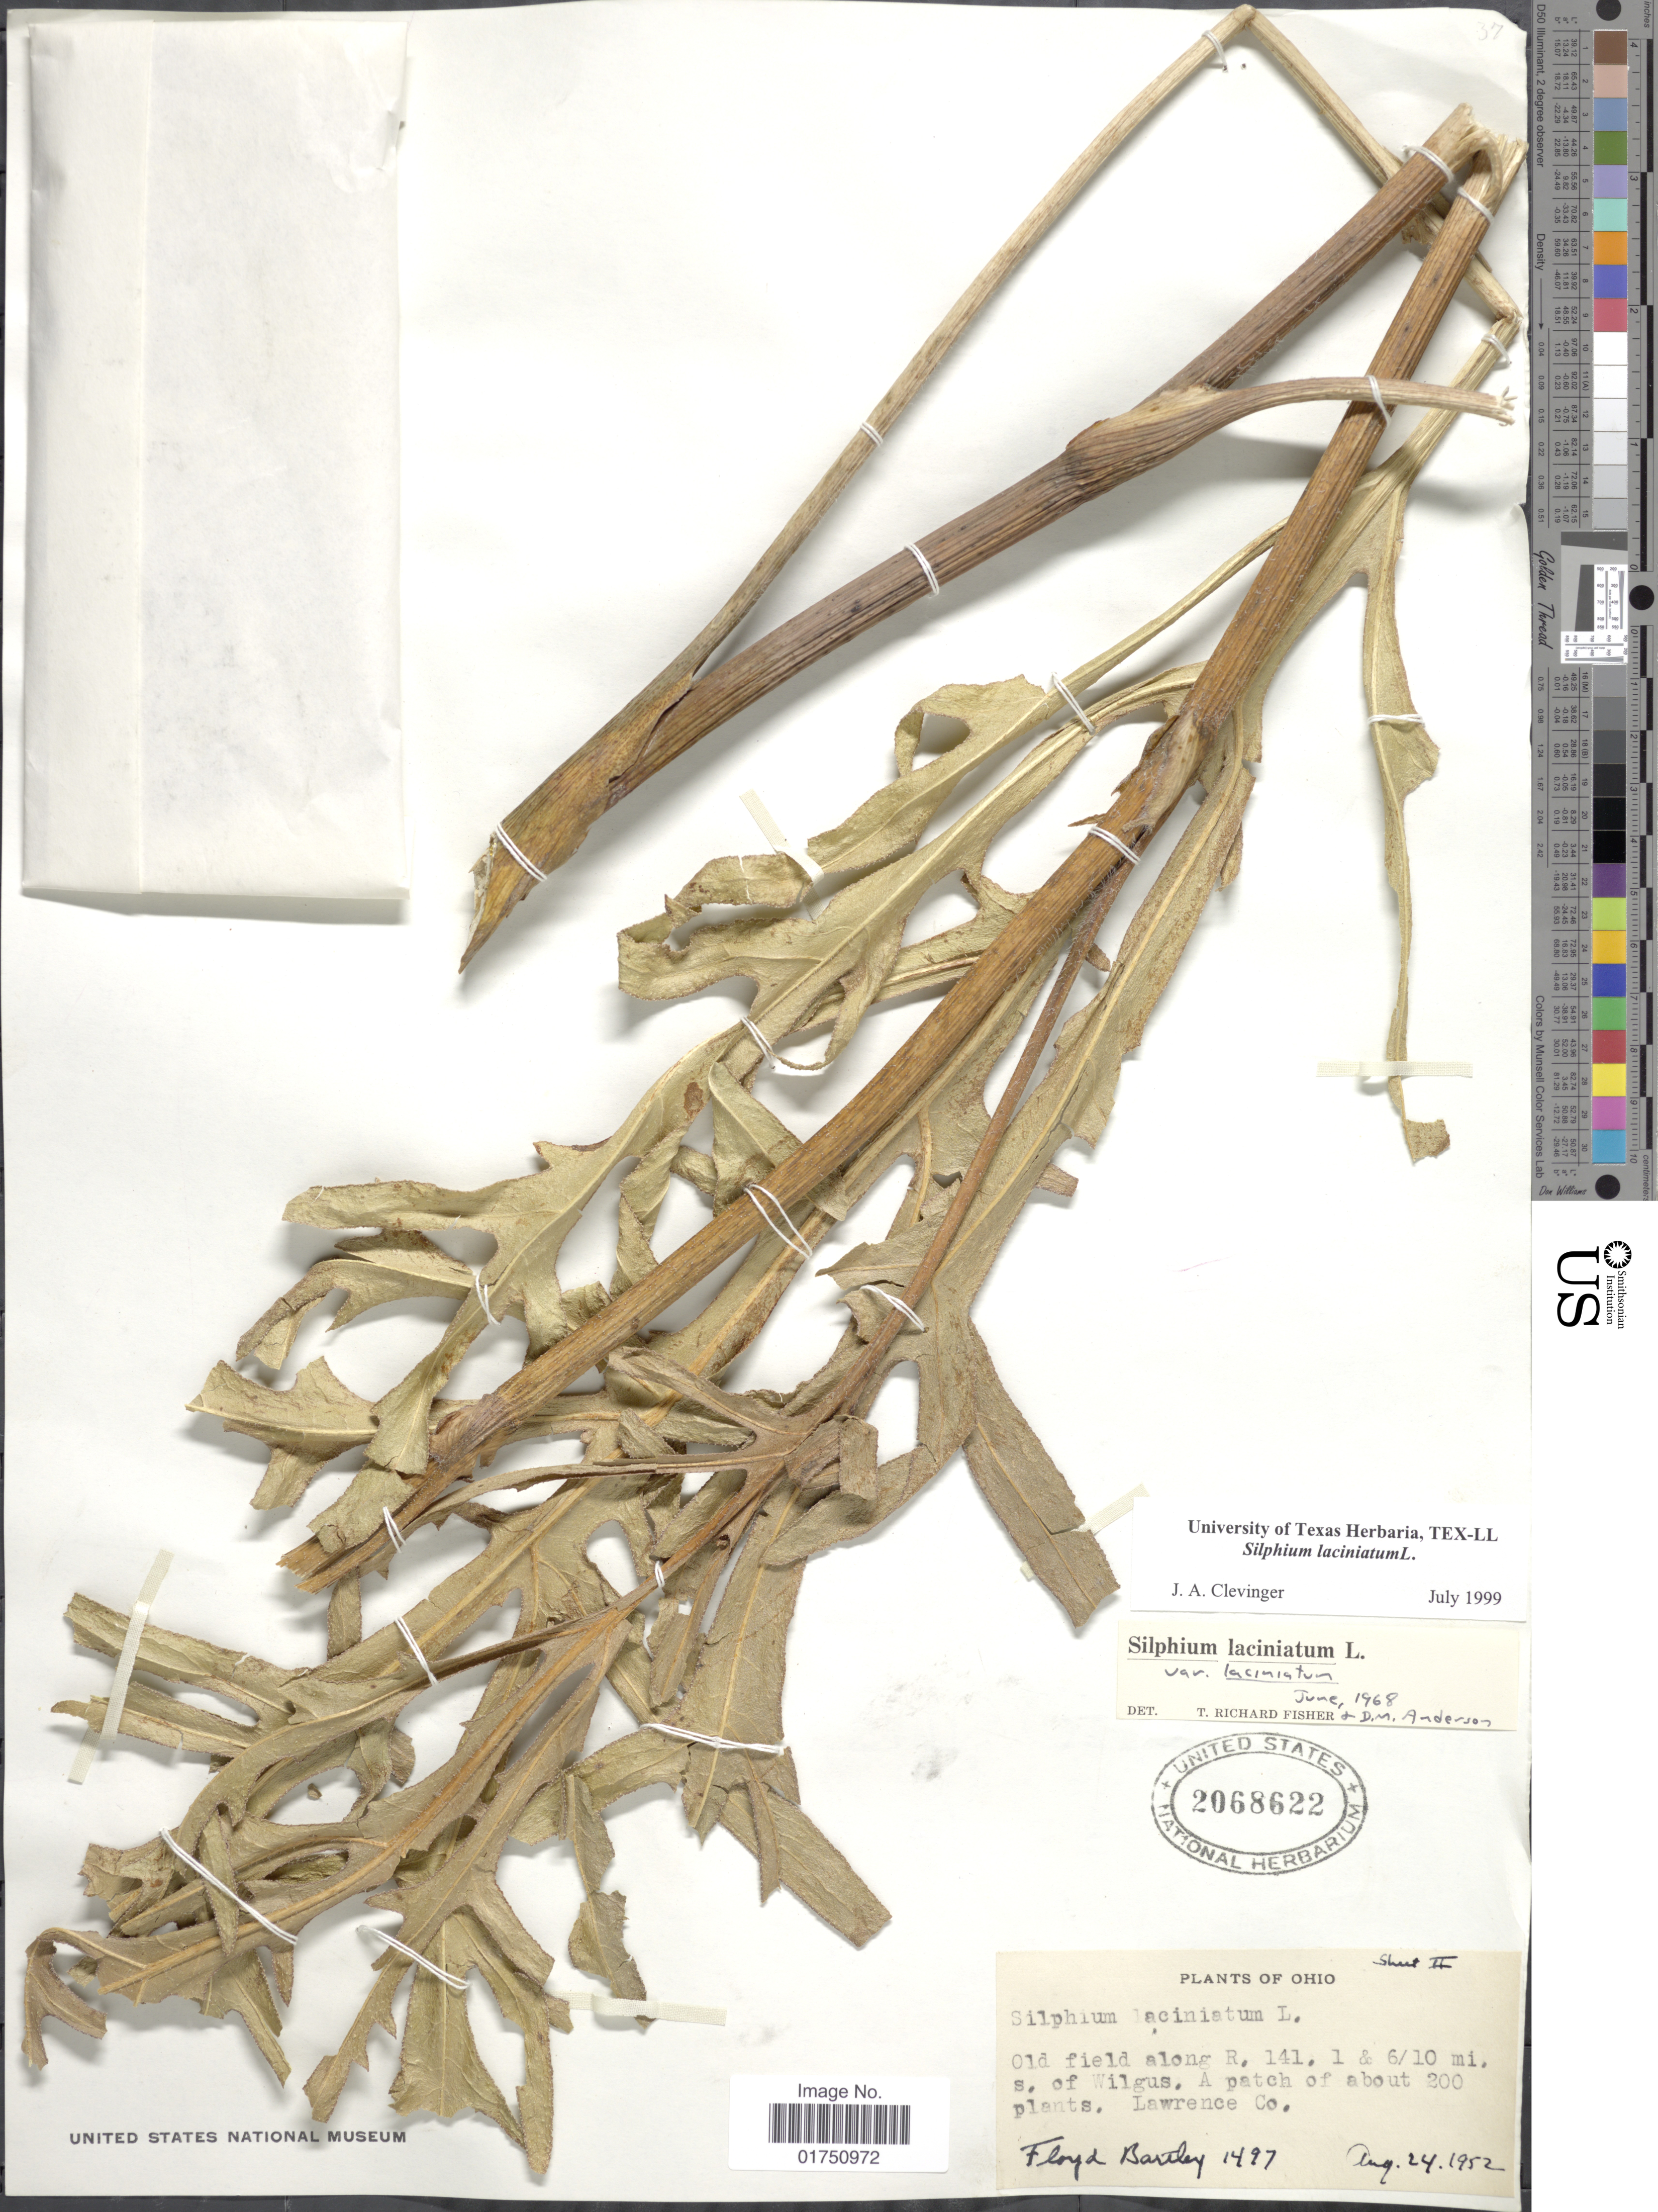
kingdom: Plantae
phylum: Tracheophyta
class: Magnoliopsida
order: Asterales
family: Asteraceae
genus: Silphium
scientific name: Silphium laciniatum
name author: L.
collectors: F. Bartley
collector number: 1497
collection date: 1952-08-24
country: United States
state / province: Ohio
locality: Old field along R. 141, 1 & 6/10 mi. s. of Wilgus. Lawrence Co.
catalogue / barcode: US 2068622